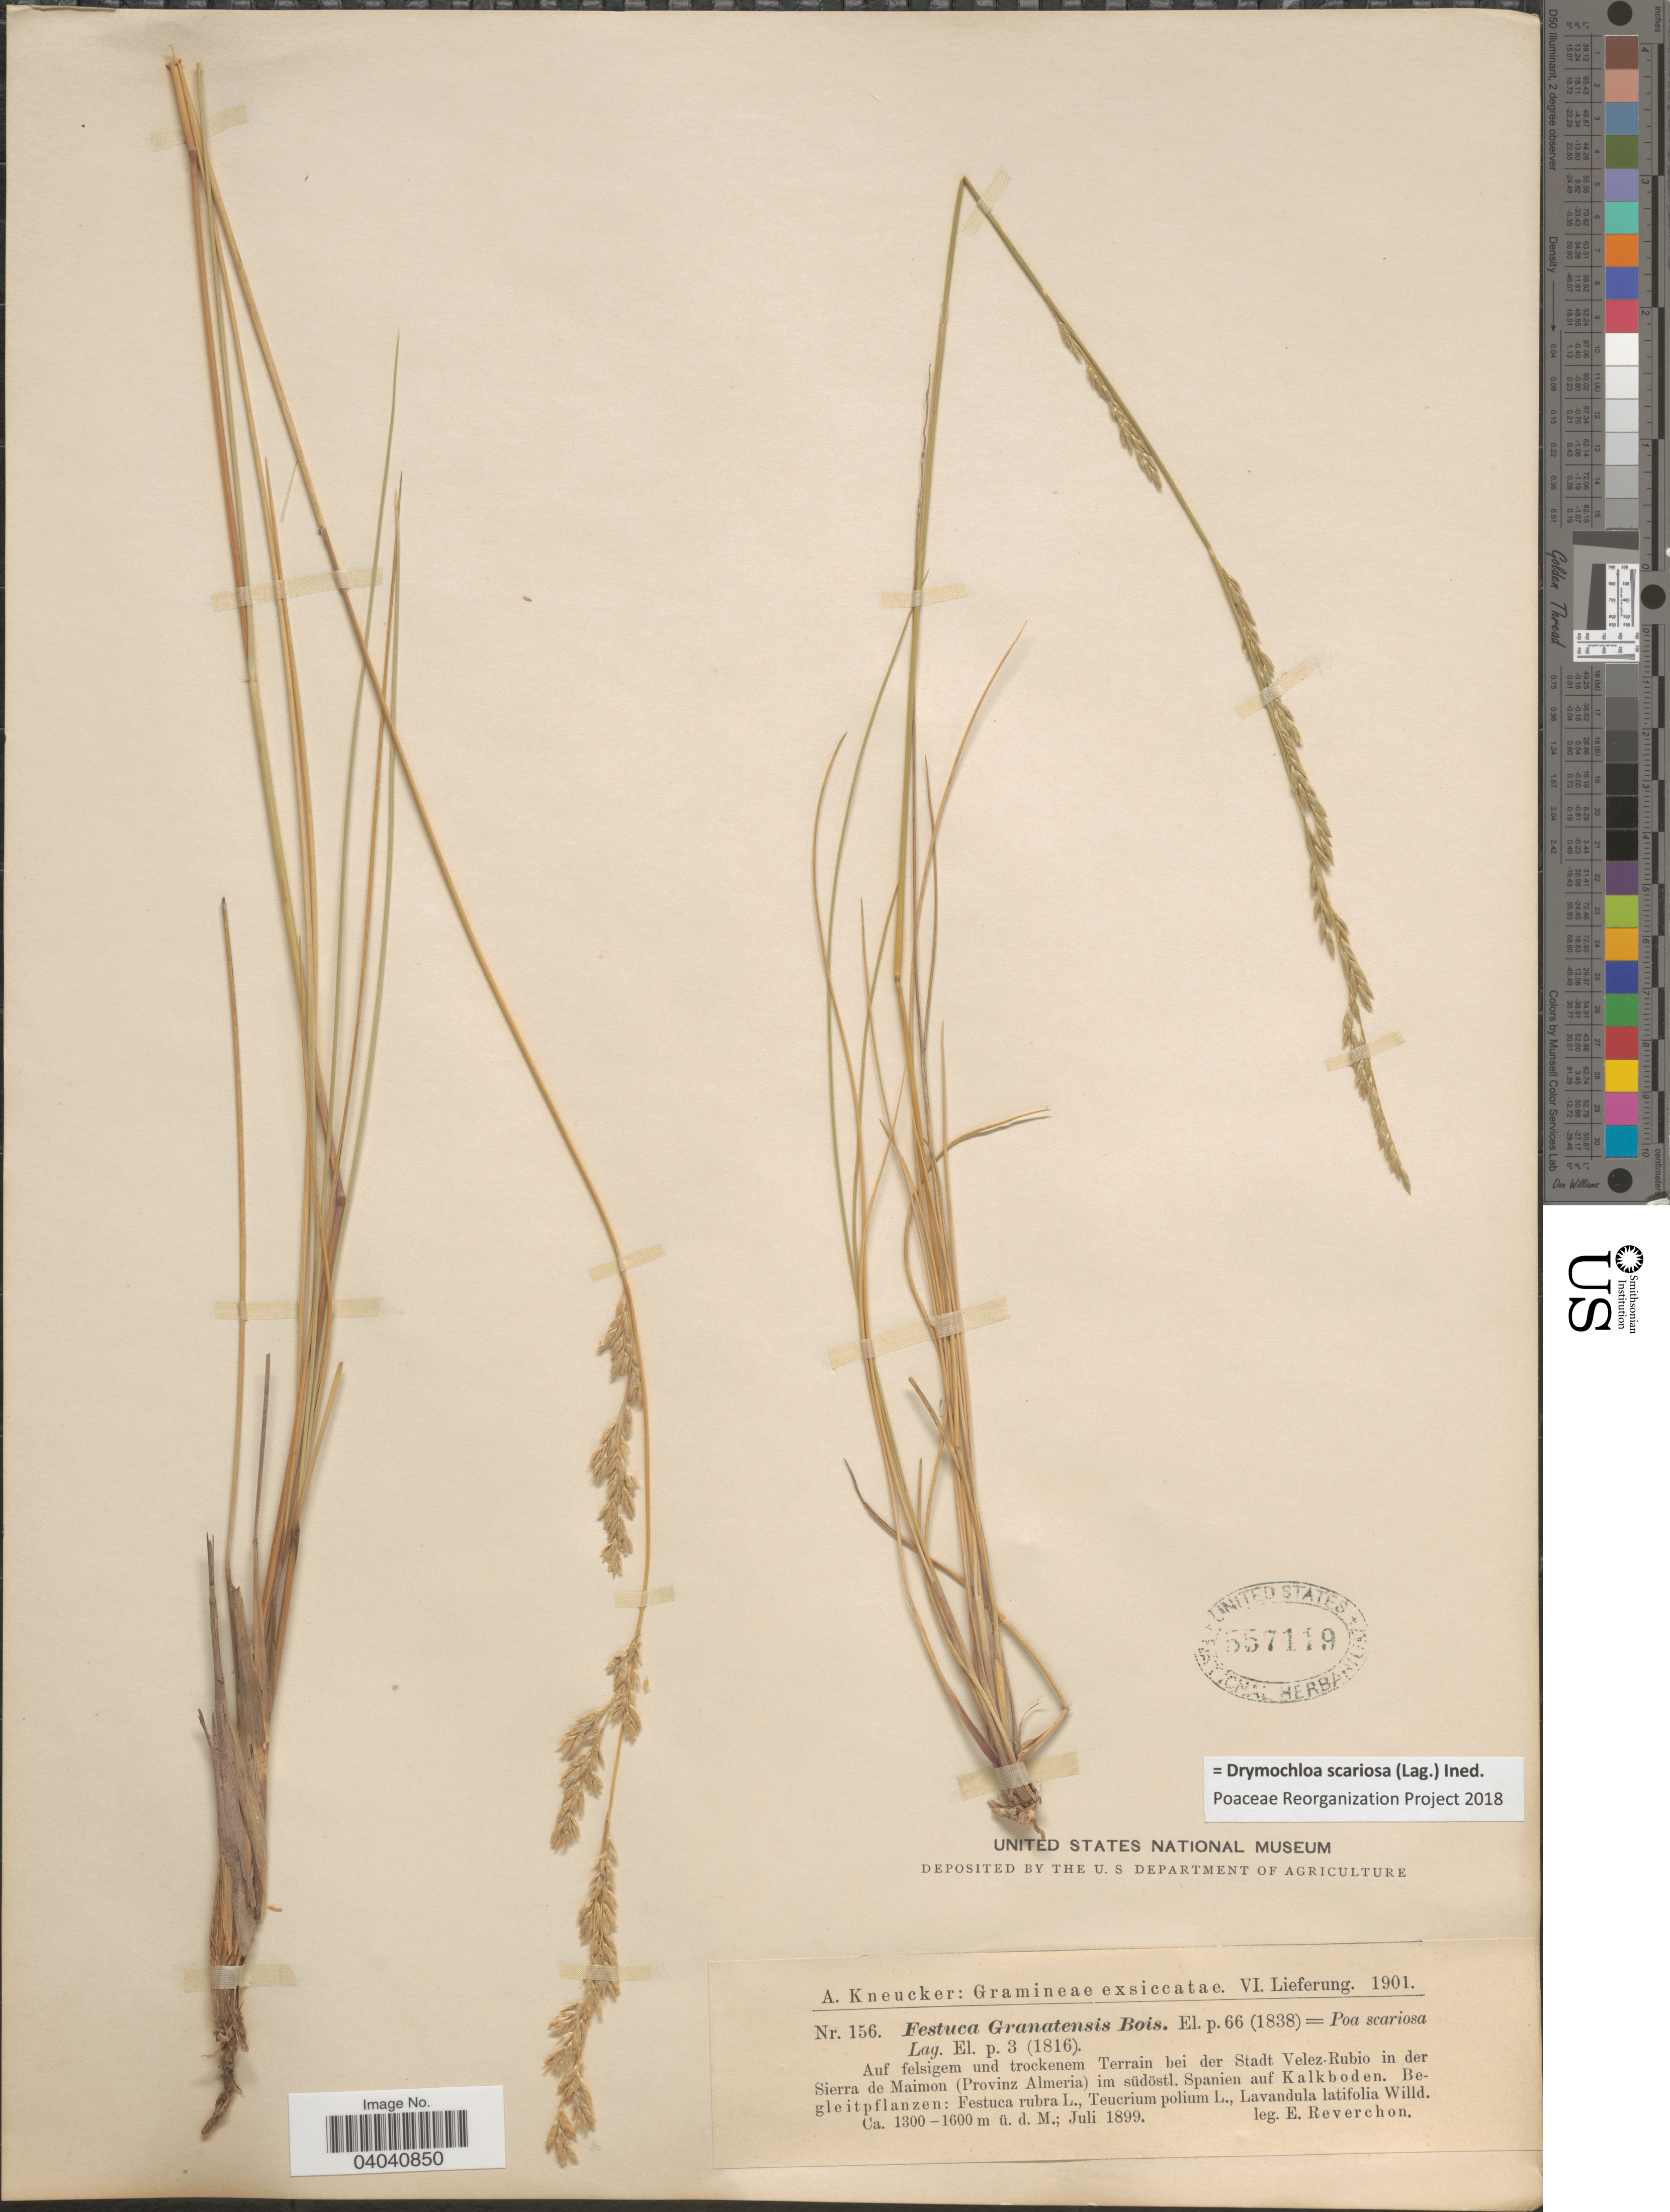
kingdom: Plantae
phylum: Tracheophyta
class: Liliopsida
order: Poales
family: Poaceae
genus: Drymochloa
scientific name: Drymochloa scariosa (Lag.) ined.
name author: (Lag.)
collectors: E. Reverchon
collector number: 156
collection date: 1899-07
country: Spain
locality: Auf felsigem und trockenem Terrain bei der Stadt Velez-Rubio in der Sierra de Maimon (Provinz Almeria) im südöstl. Spaniem auf Kalkboden.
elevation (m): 1300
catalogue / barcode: US 557119